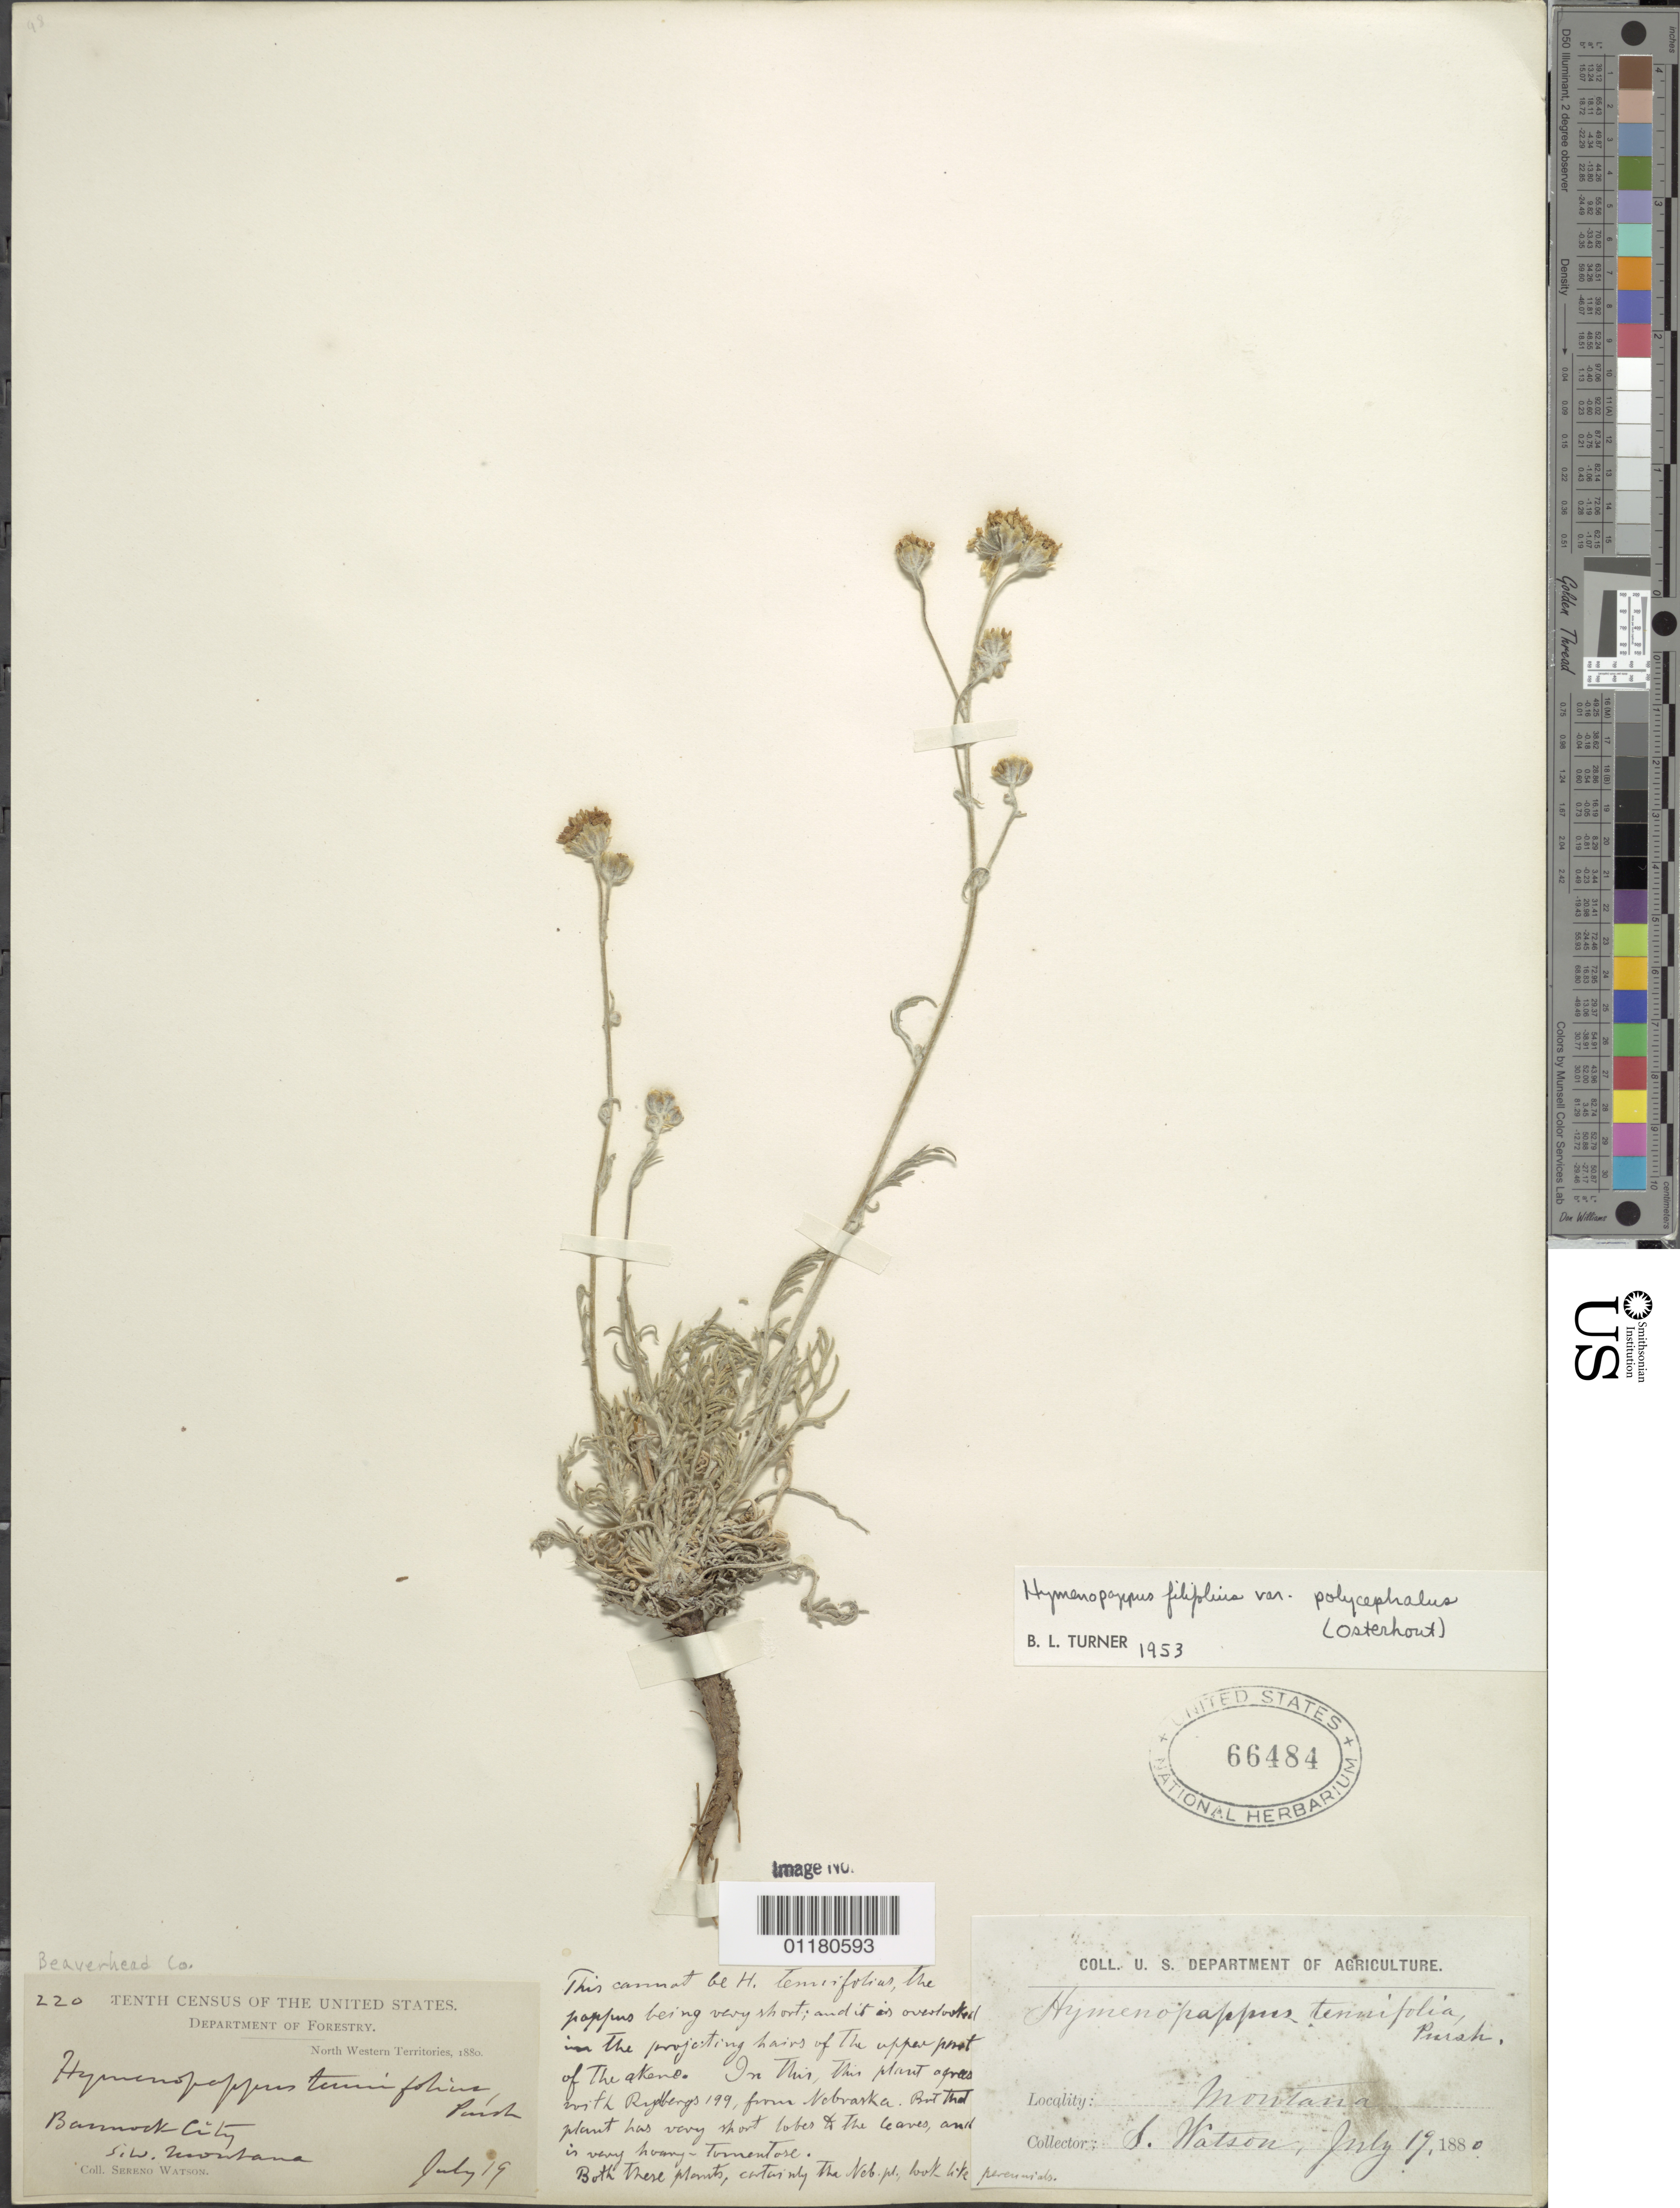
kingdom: Plantae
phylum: Tracheophyta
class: Magnoliopsida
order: Asterales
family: Asteraceae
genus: Hymenopappus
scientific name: Hymenopappus filifolius var. polycephalus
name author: (Osterh.) B.L. Turner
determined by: Turner, B. L.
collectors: S. Watson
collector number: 220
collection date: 1880-07-19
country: United States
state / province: Montana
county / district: Beaverhead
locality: Bannock City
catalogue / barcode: US 66484